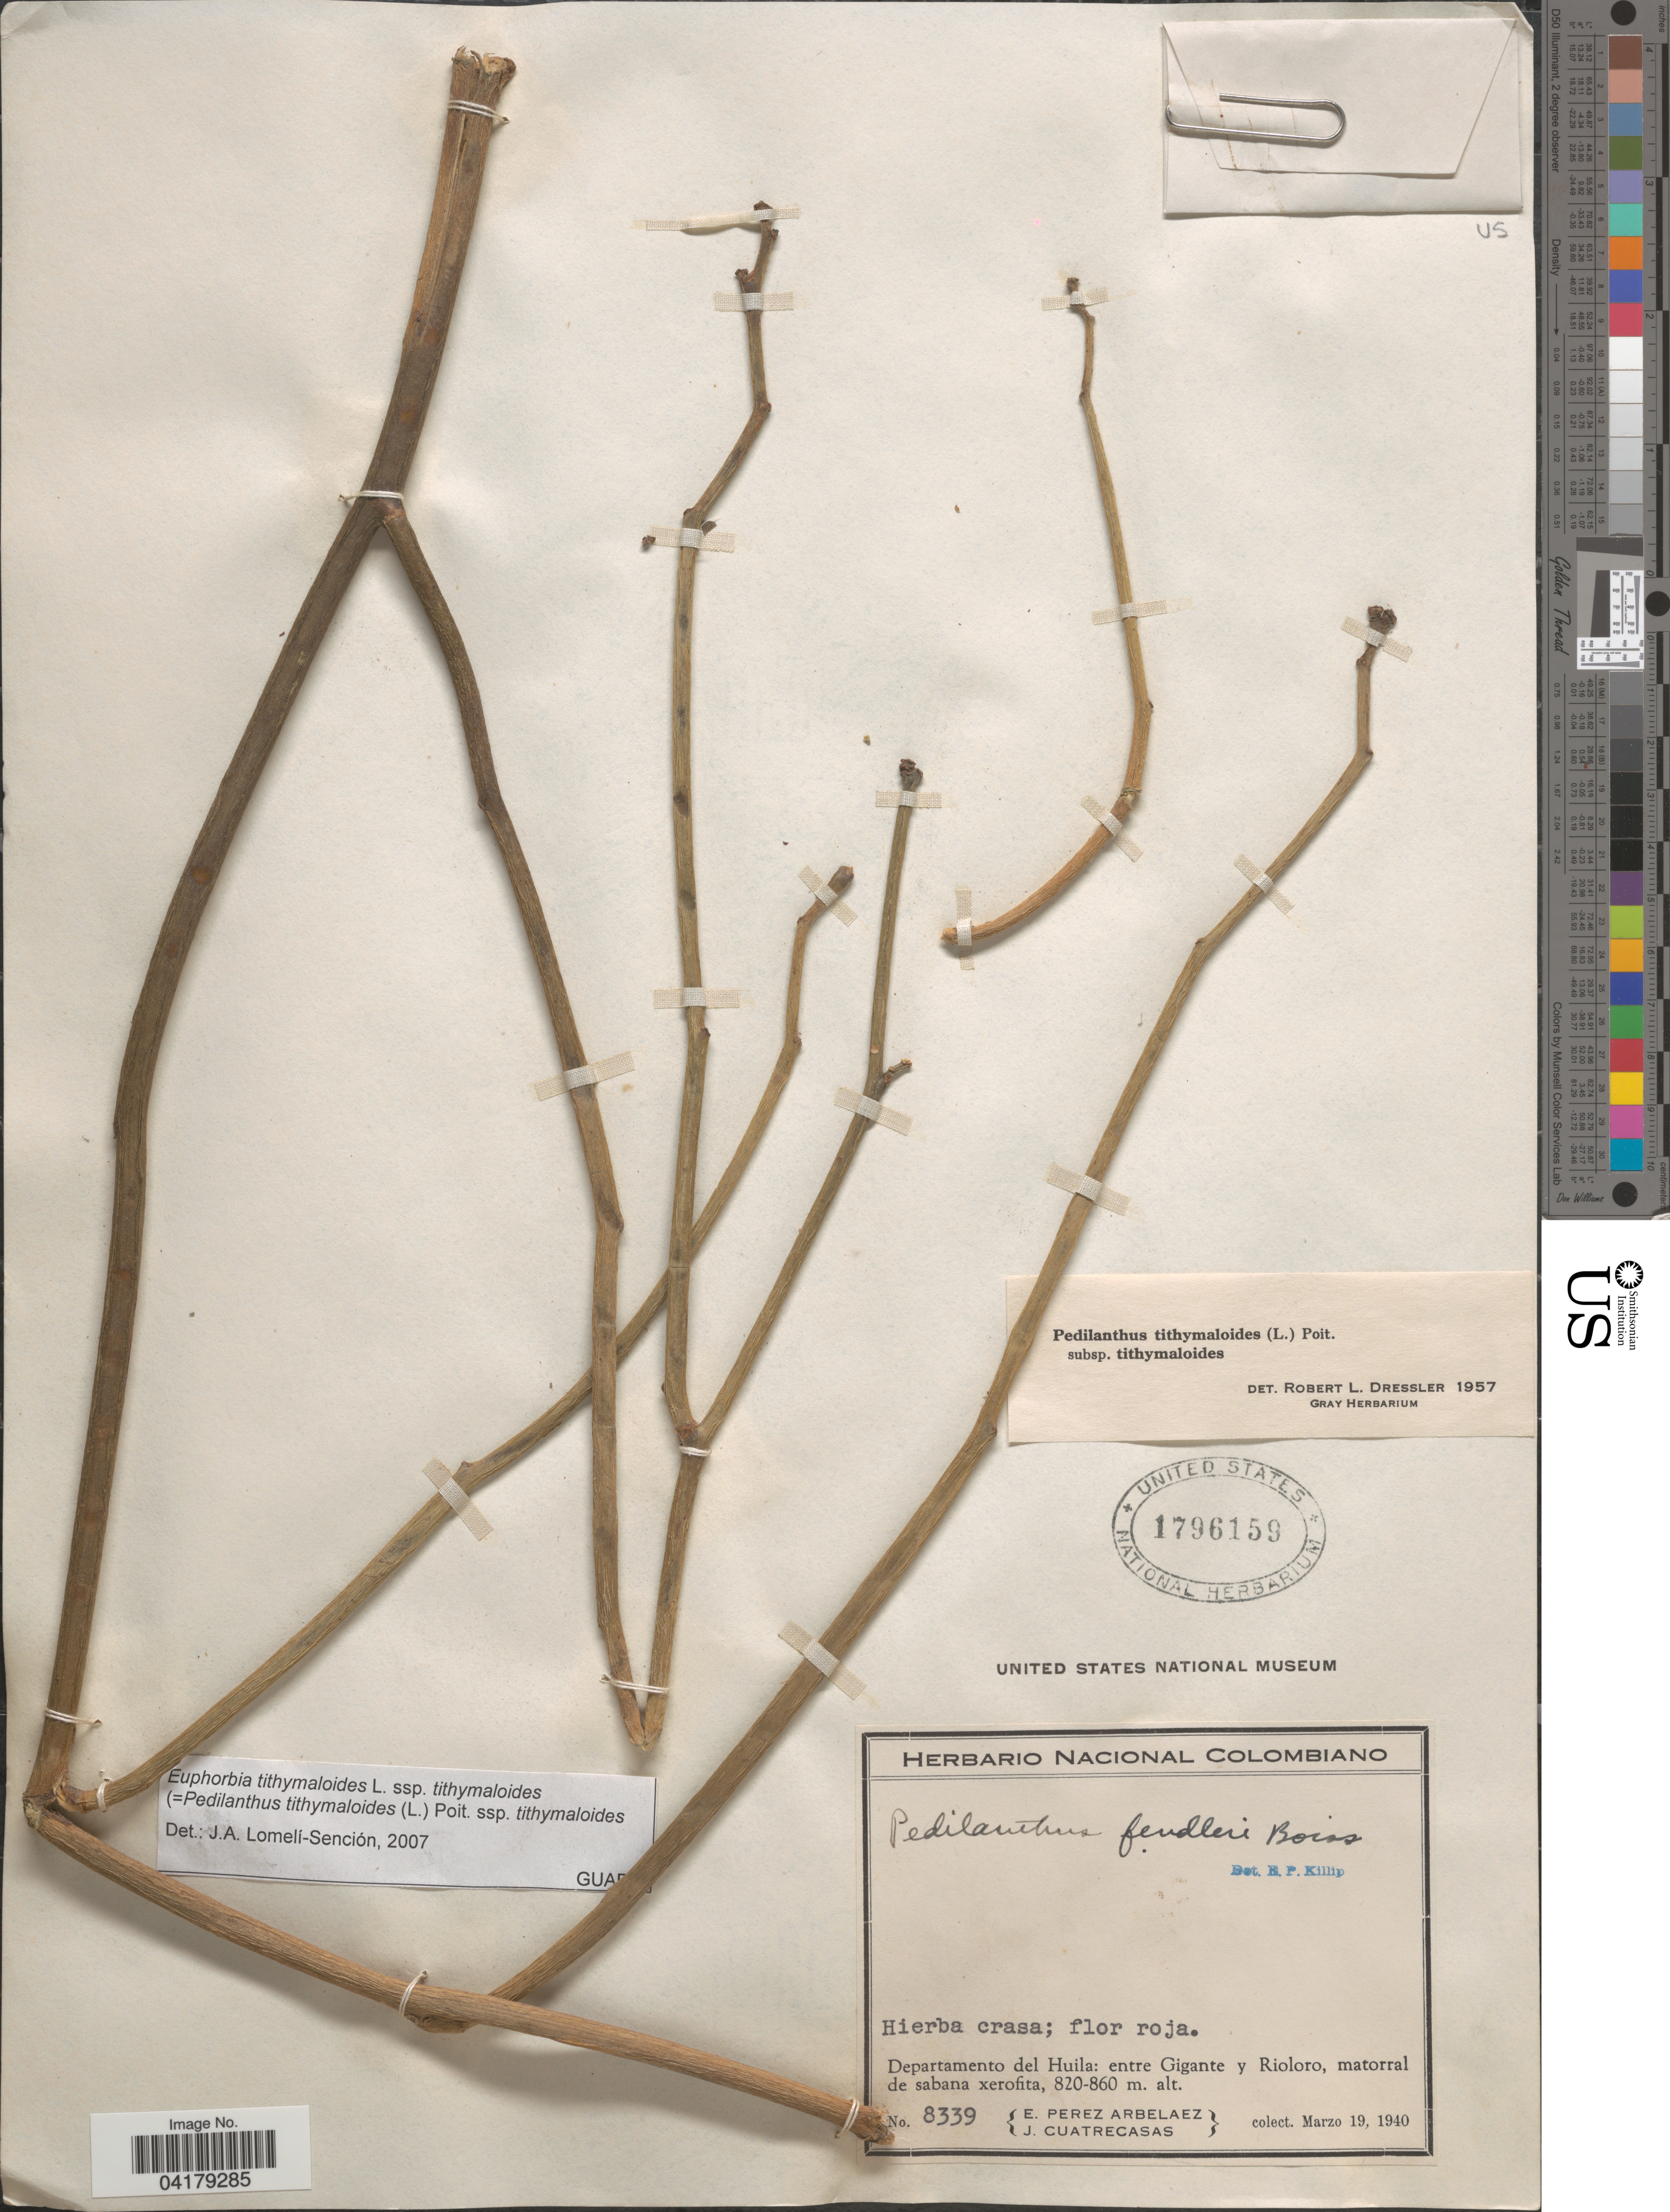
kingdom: Plantae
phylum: Tracheophyta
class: Magnoliopsida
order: Malpighiales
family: Euphorbiaceae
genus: Euphorbia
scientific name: Euphorbia tithymaloides subsp. tithymaloides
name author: L.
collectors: E. Pérez Arbeláez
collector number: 8339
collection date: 1940-03-19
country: Colombia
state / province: Huila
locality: Departamento del Huila: entre Gigante y Rioloro, matorral de sabana xerofita.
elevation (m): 820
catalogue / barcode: US 1796159